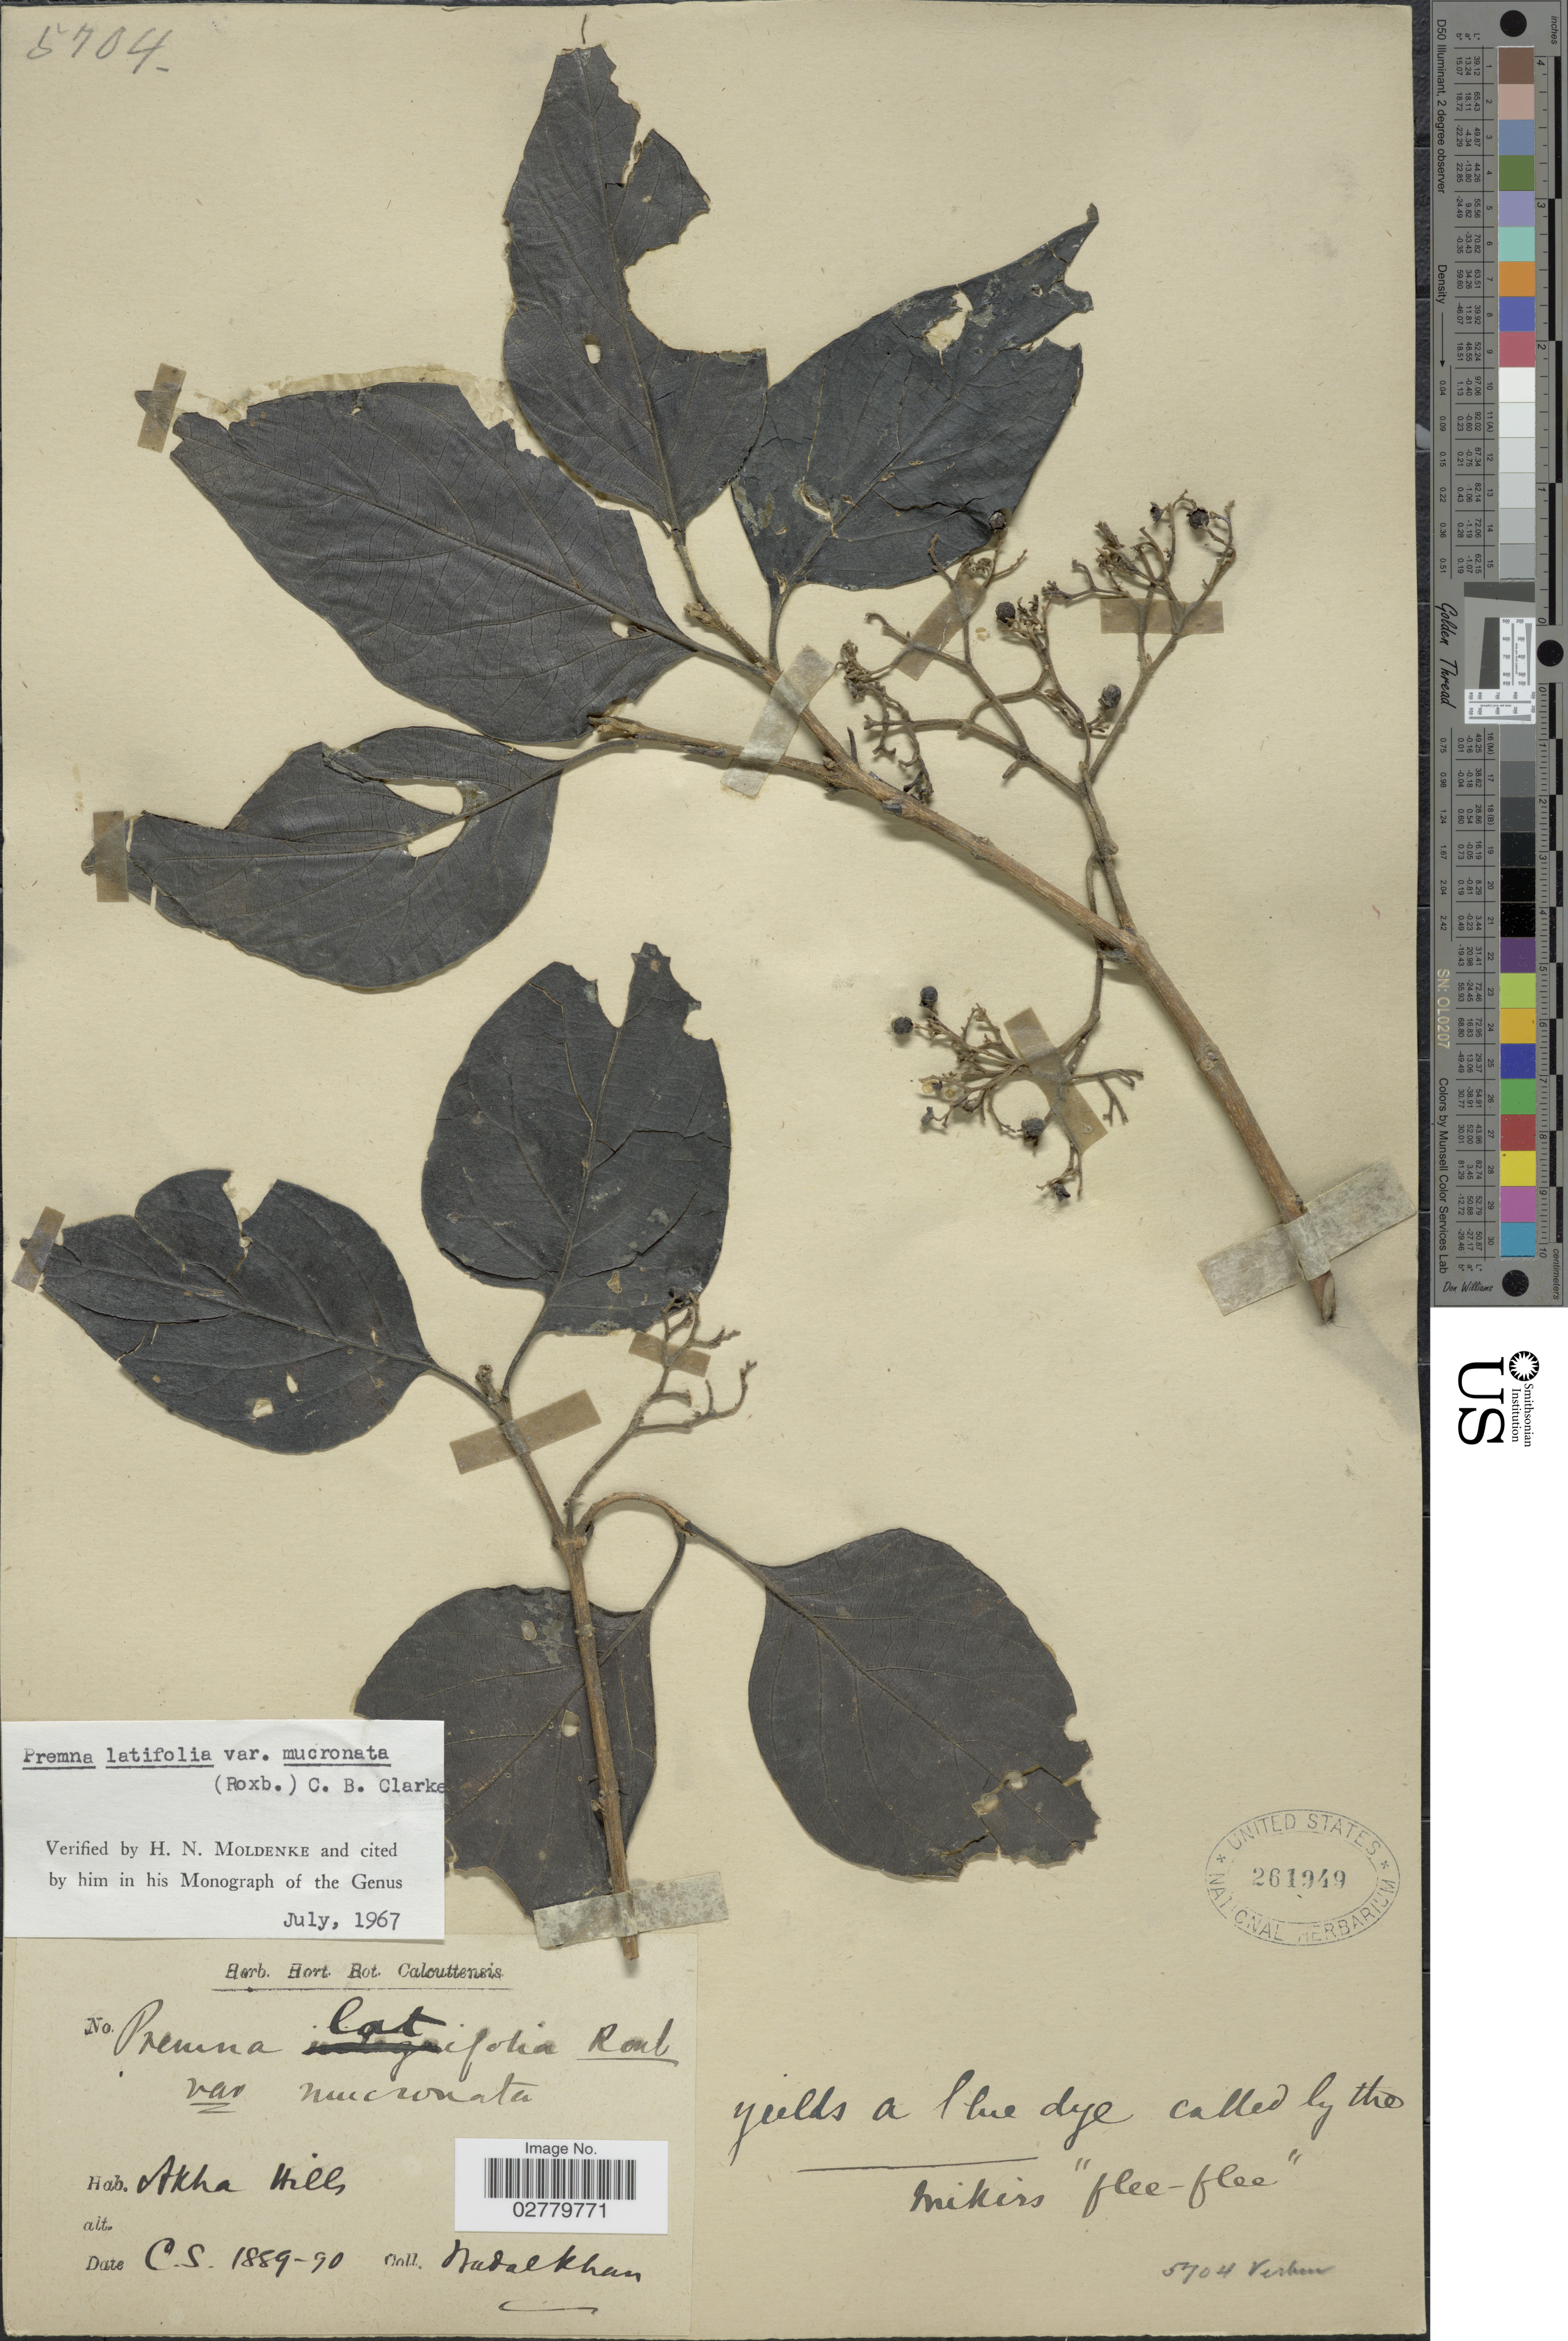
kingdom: Plantae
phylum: Tracheophyta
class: Magnoliopsida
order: Lamiales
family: Lamiaceae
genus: Premna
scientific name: Premna mollissima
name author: Roth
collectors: Badalkhan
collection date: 1889/1890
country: Thailand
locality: Akha Hills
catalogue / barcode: US 261949